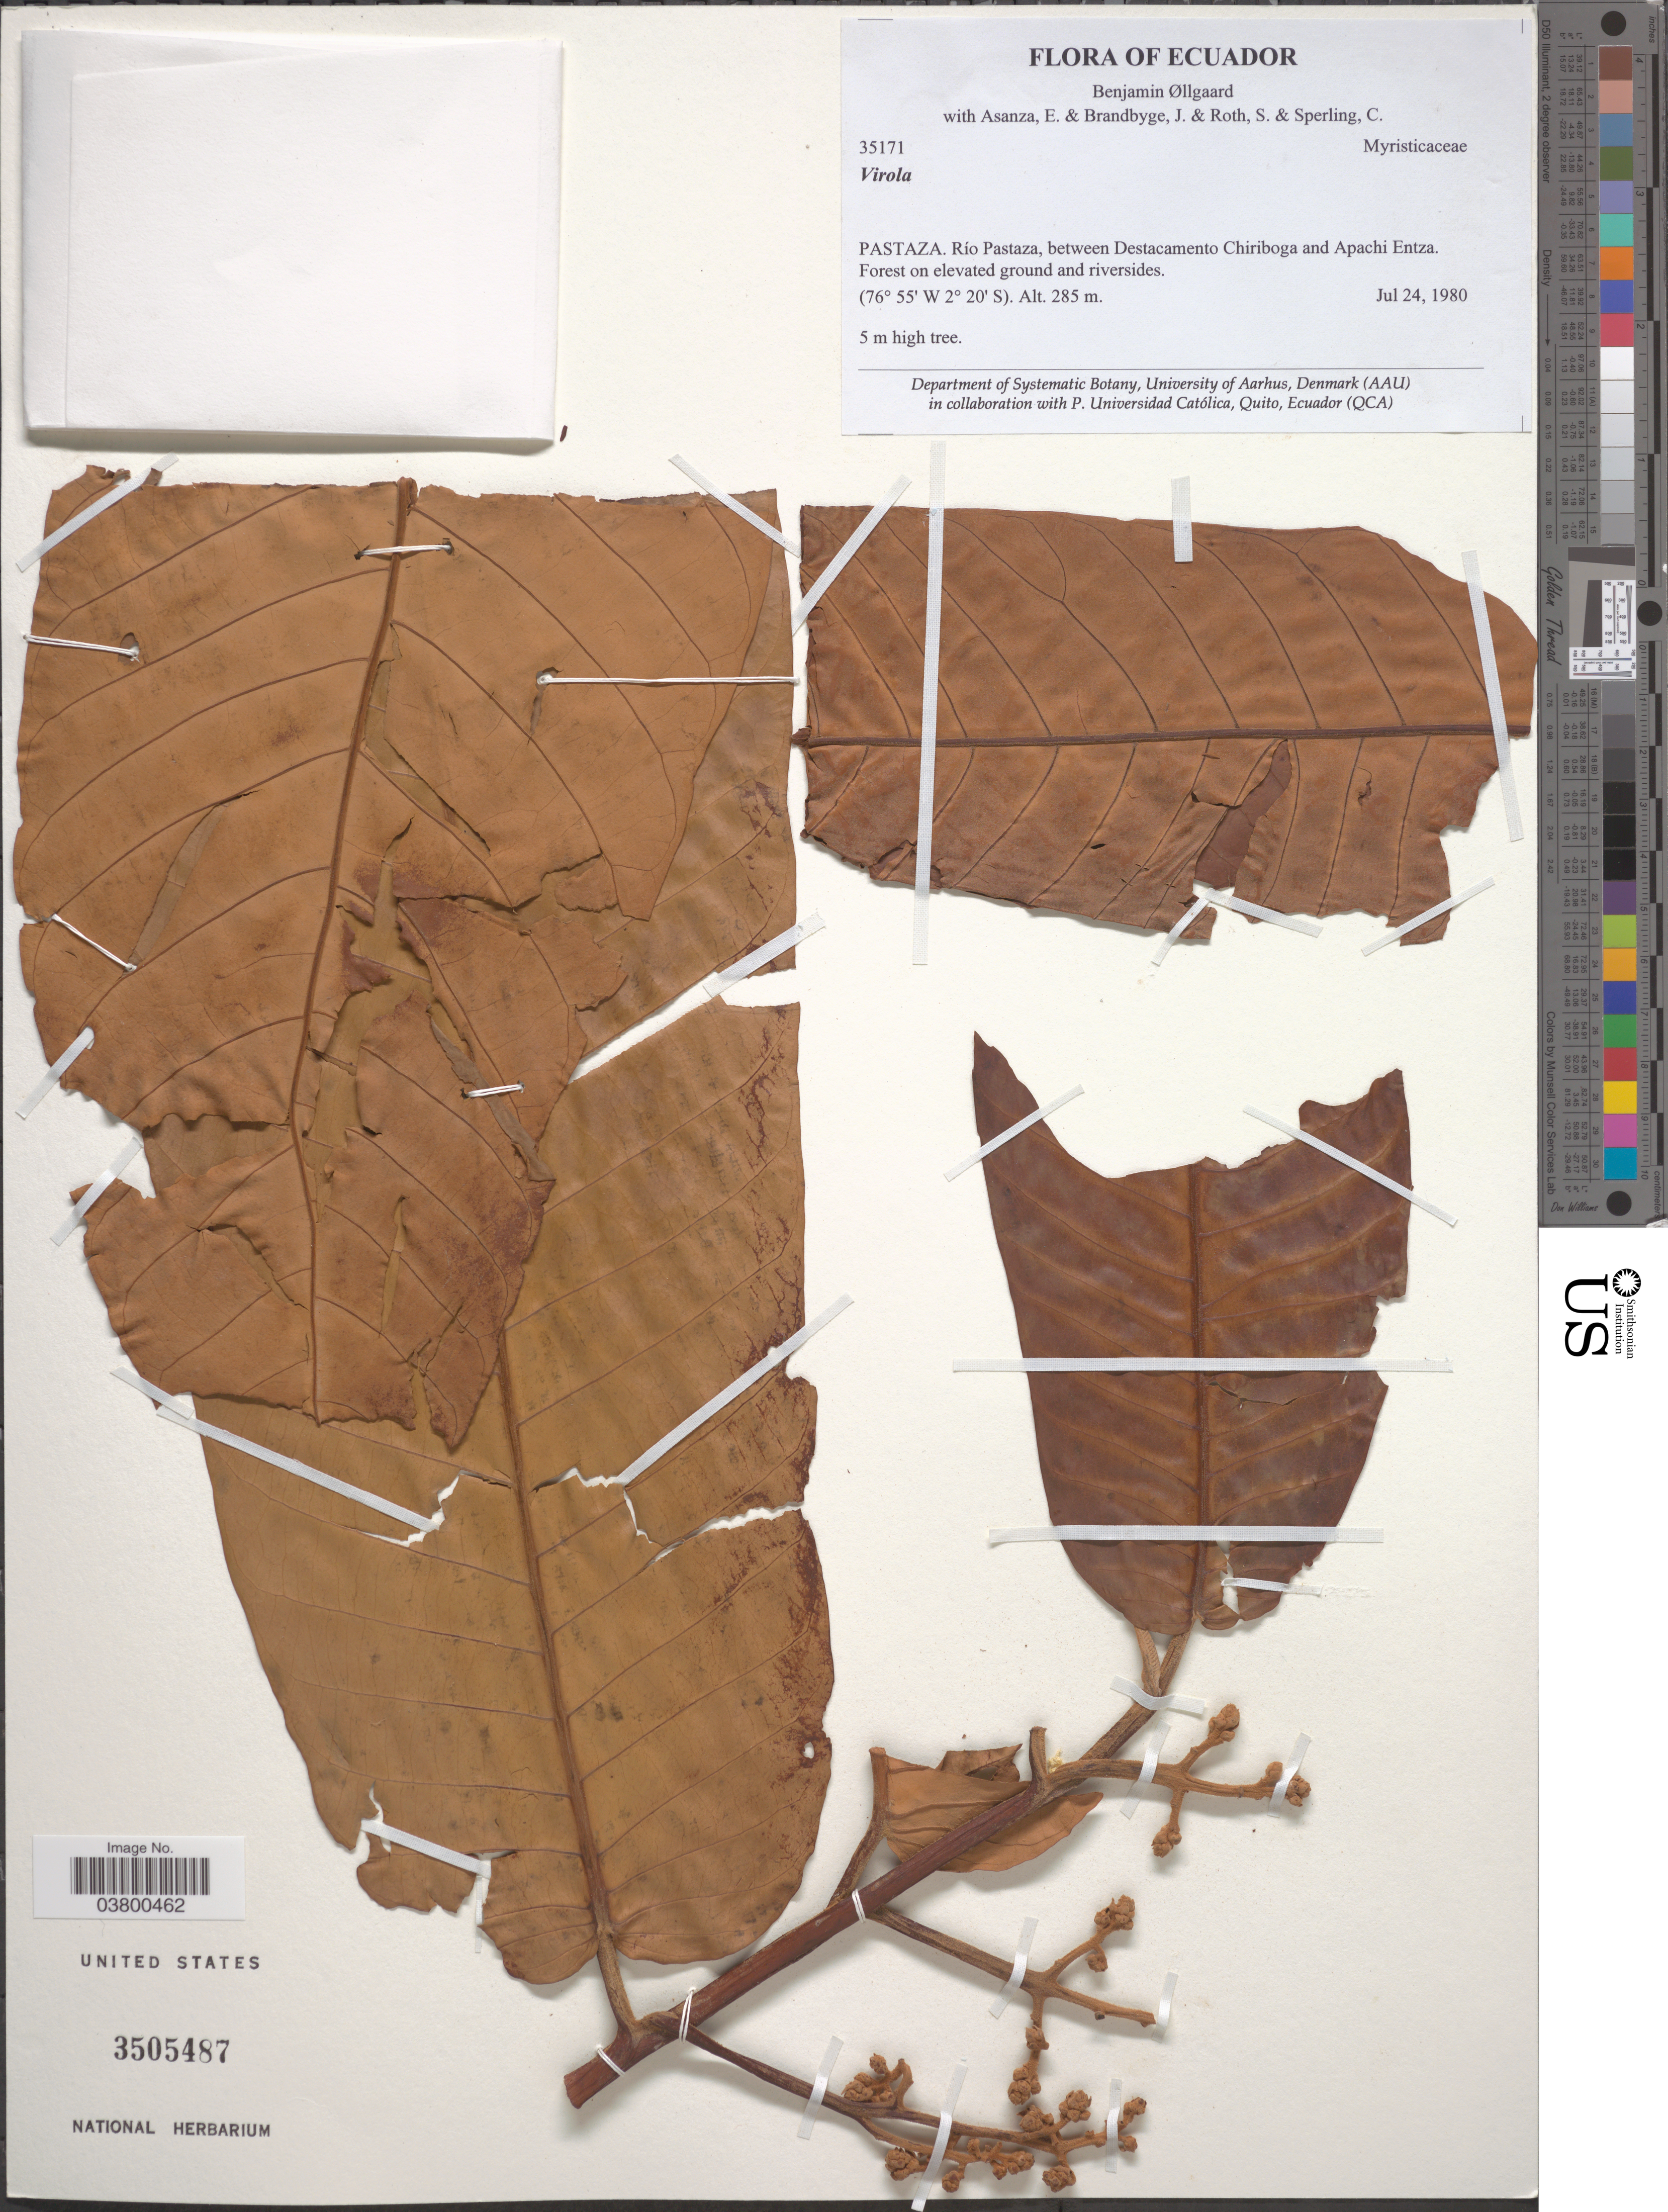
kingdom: Plantae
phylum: Tracheophyta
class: Magnoliopsida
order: Magnoliales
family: Myristicaceae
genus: Virola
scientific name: Virola sp.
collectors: B. Øllgaard, E. Asanza, J. Brandbyge, S. Roth & C. Sperling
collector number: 35171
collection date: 1980-07-24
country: Ecuador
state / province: Pastaza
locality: Río Pastaza, between Destacamento Chiriboga and Apachi Entza.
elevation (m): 285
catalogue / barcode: US 3505487